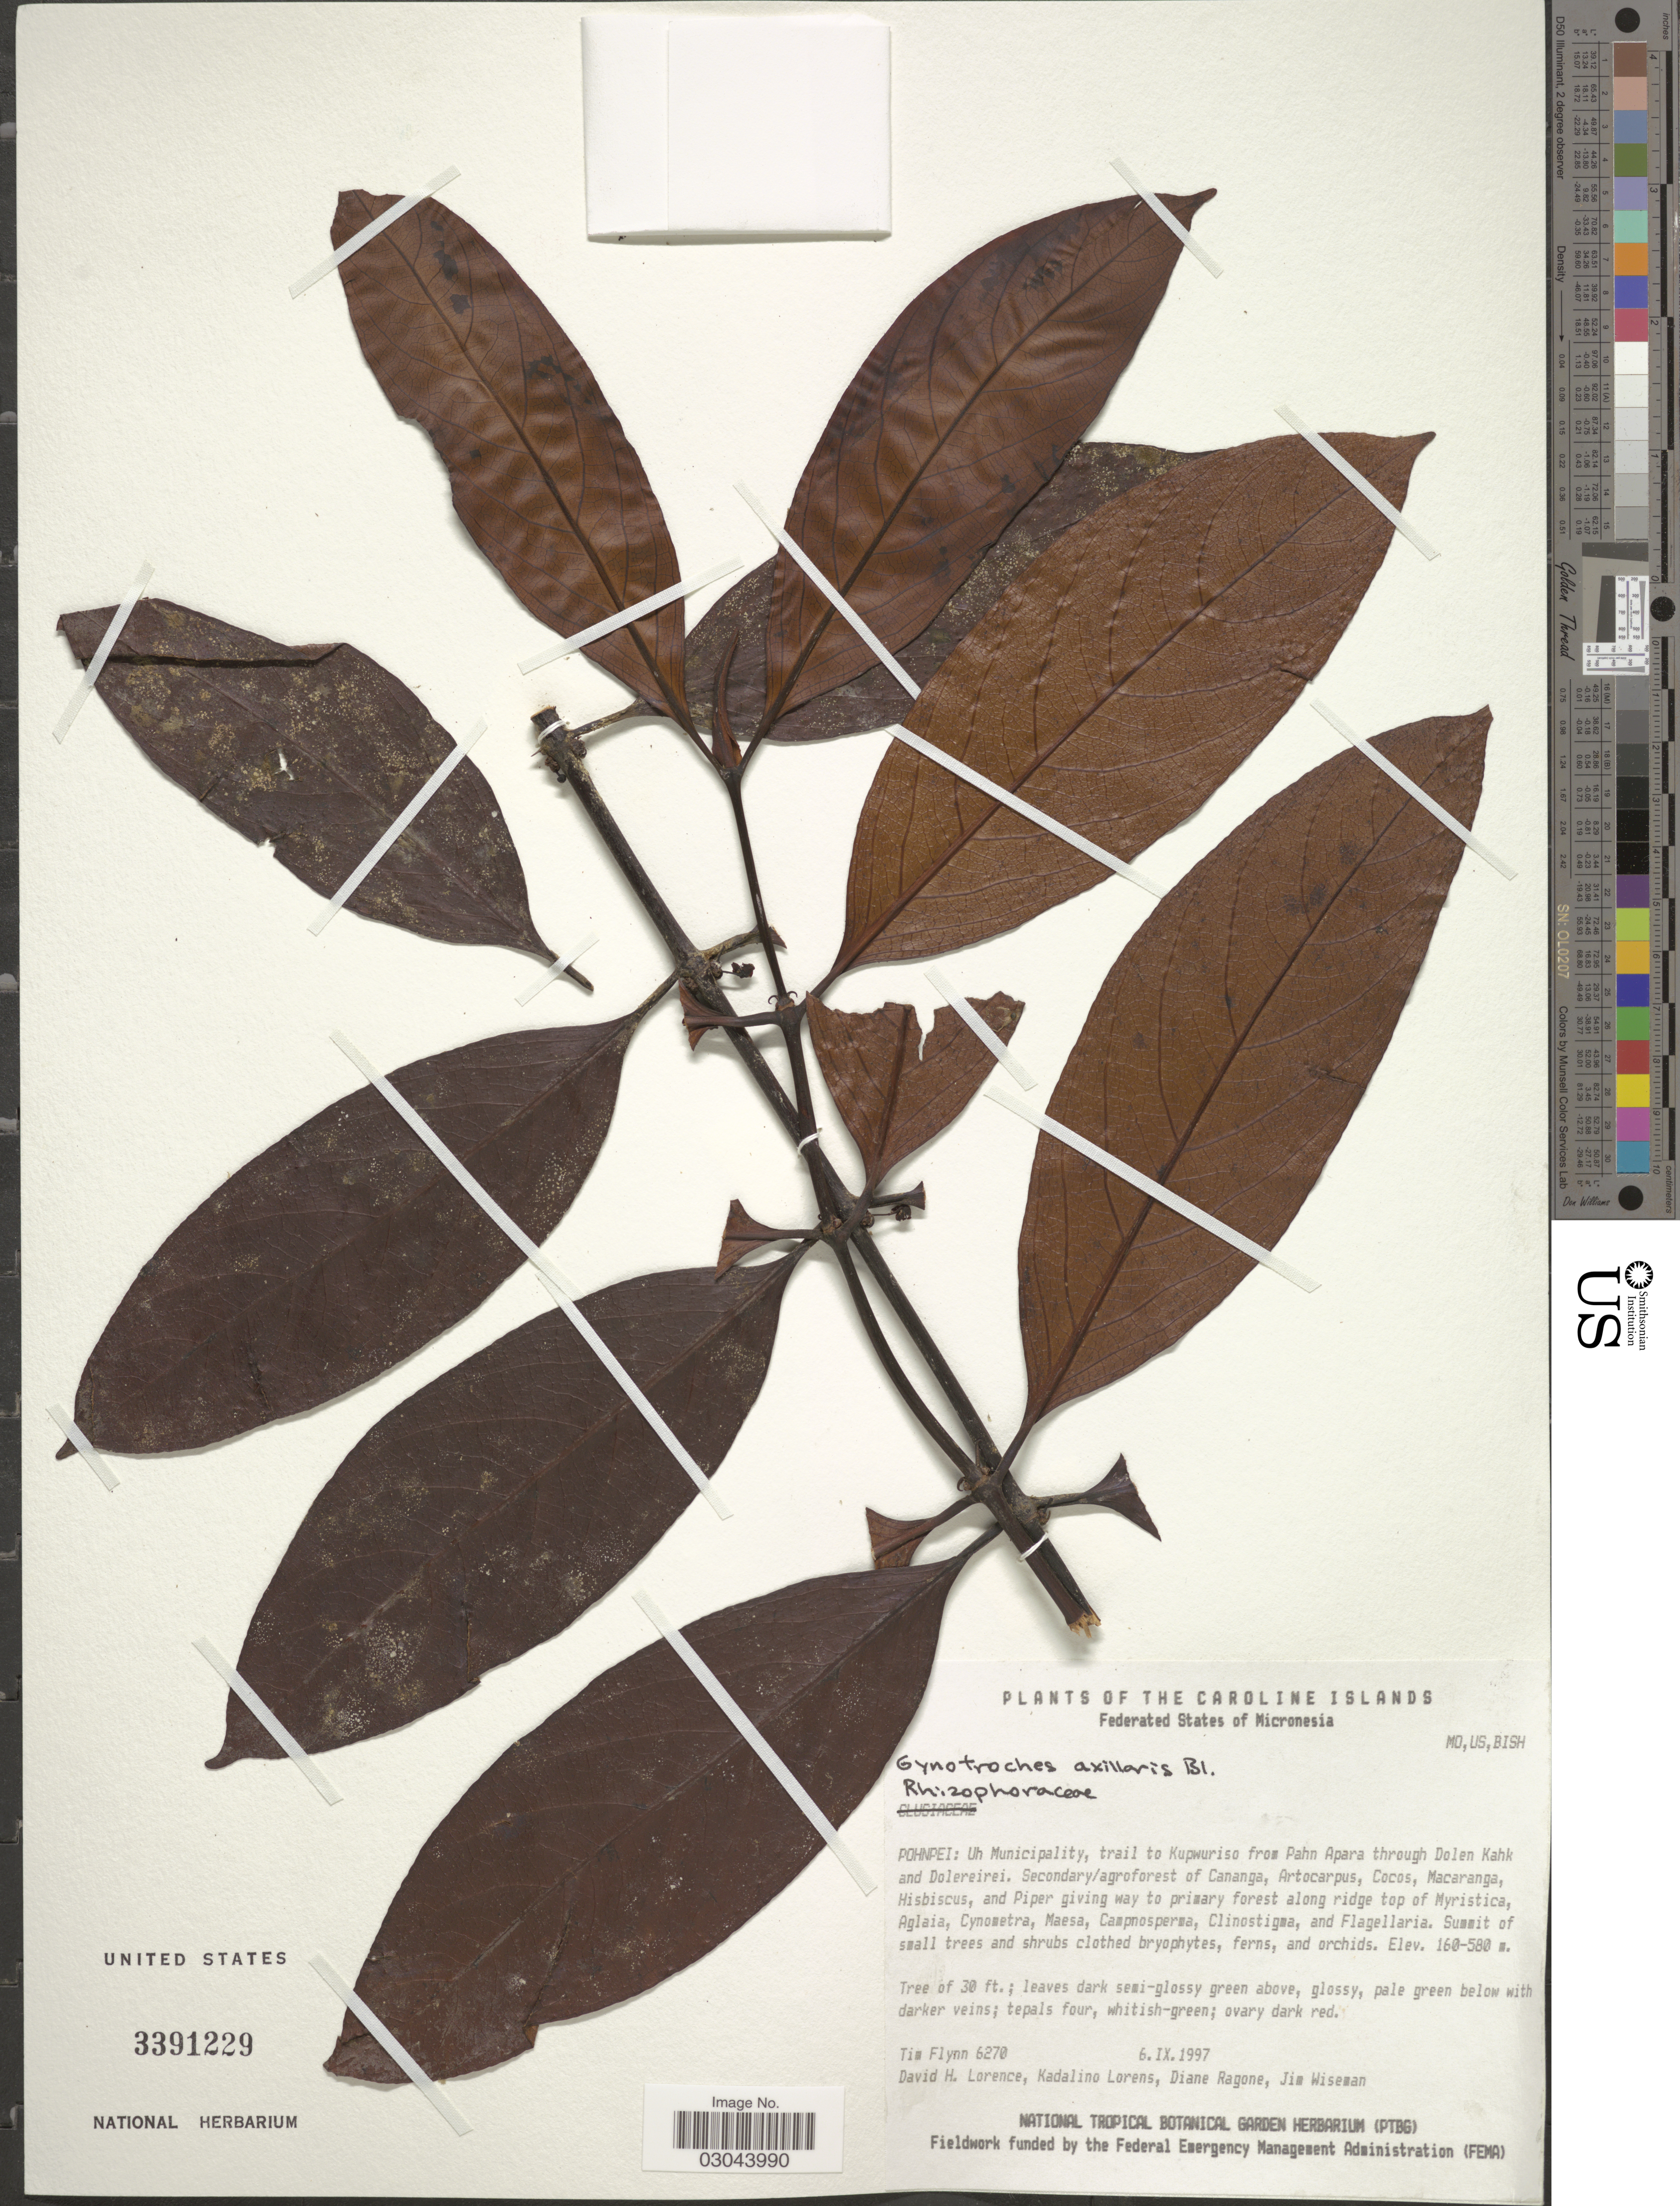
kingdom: Plantae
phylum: Tracheophyta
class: Magnoliopsida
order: Malpighiales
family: Rhizophoraceae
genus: Gynotroches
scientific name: Gynotroches axillaris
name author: Blume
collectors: T. W. Flynn, D. Lorence, K. Lorens, D. Ragone & J. Wiseman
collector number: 6270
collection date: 1997-09-06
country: Micronesia, Federated States of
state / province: Pohnpei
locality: Caroline Islands. Federated States of Micronesia. Uh Municipality, trail to Kupwuriso from Pahn Apara through Dolen Kahk and Dolereirei.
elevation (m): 160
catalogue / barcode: US 3391229